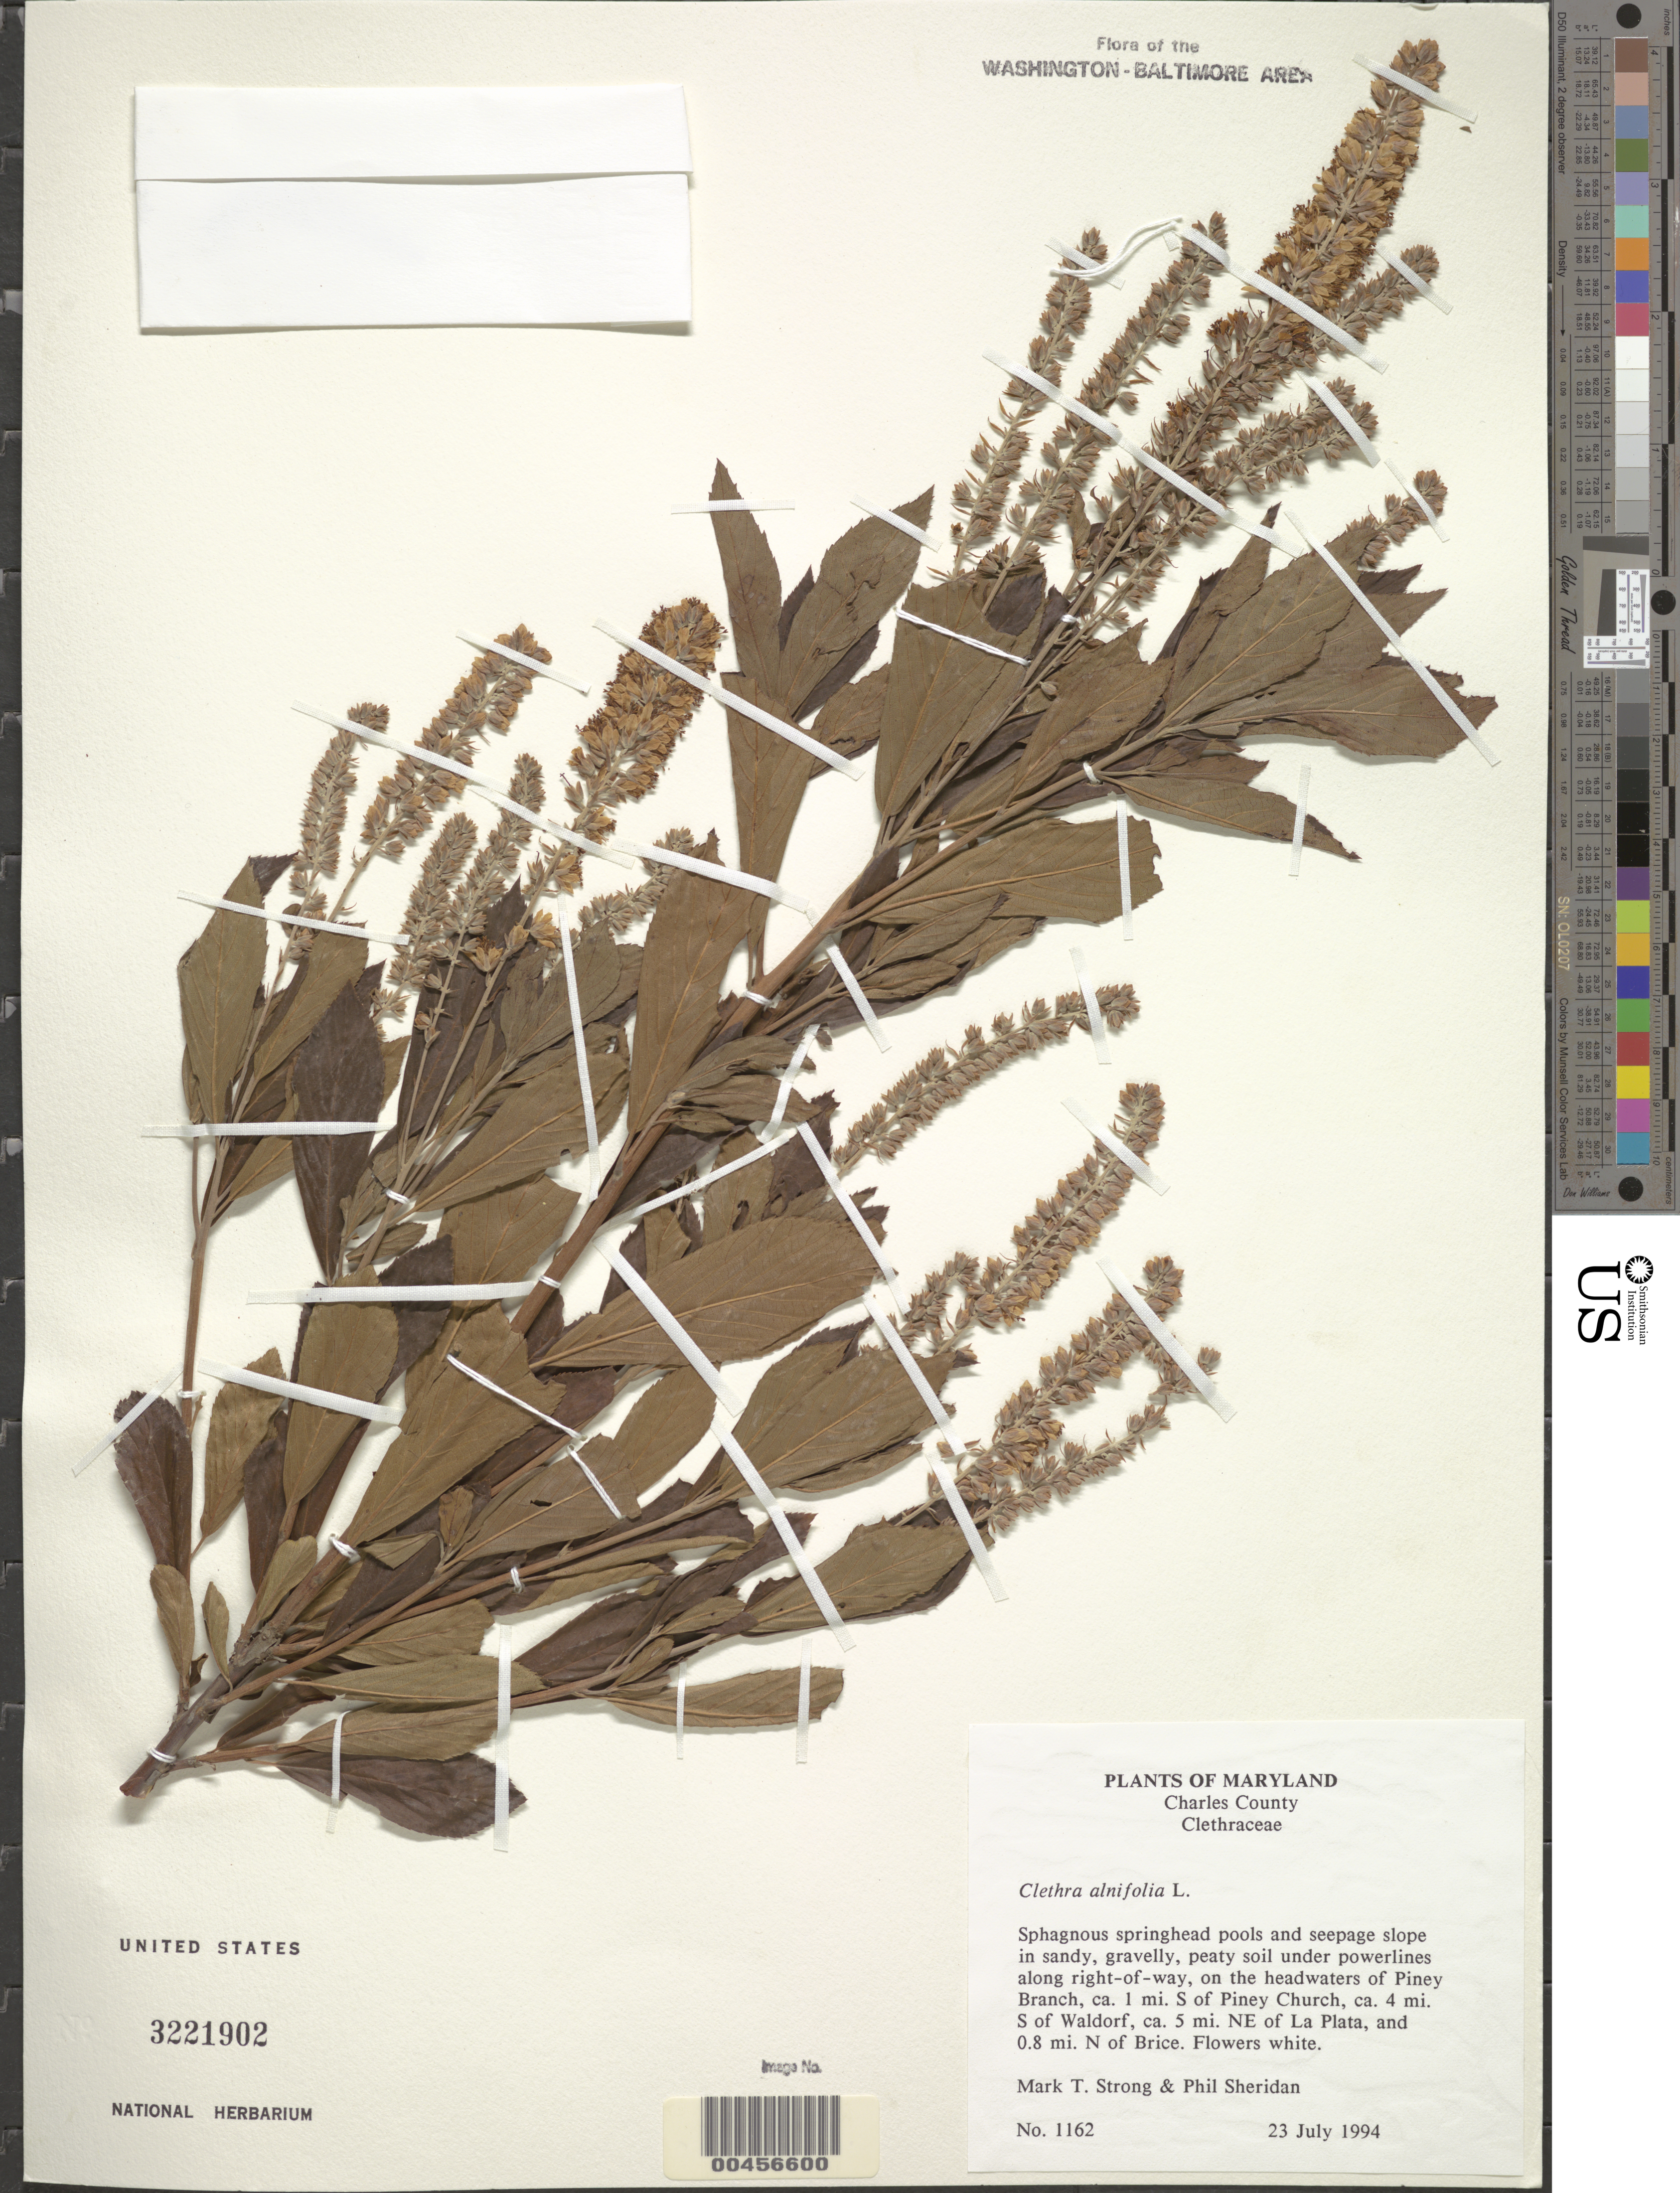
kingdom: Plantae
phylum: Tracheophyta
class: Magnoliopsida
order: Ericales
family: Clethraceae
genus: Clethra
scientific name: Clethra alnifolia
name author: L.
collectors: M. T. Strong & P. Sheridan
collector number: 1162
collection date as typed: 23 Jul 1994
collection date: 1994-07-23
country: United States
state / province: Maryland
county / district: Charles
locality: Piney Branch, S of Piney Church, S of Waldorf, NE of La Plata, N of Brice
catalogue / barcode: US 3221902